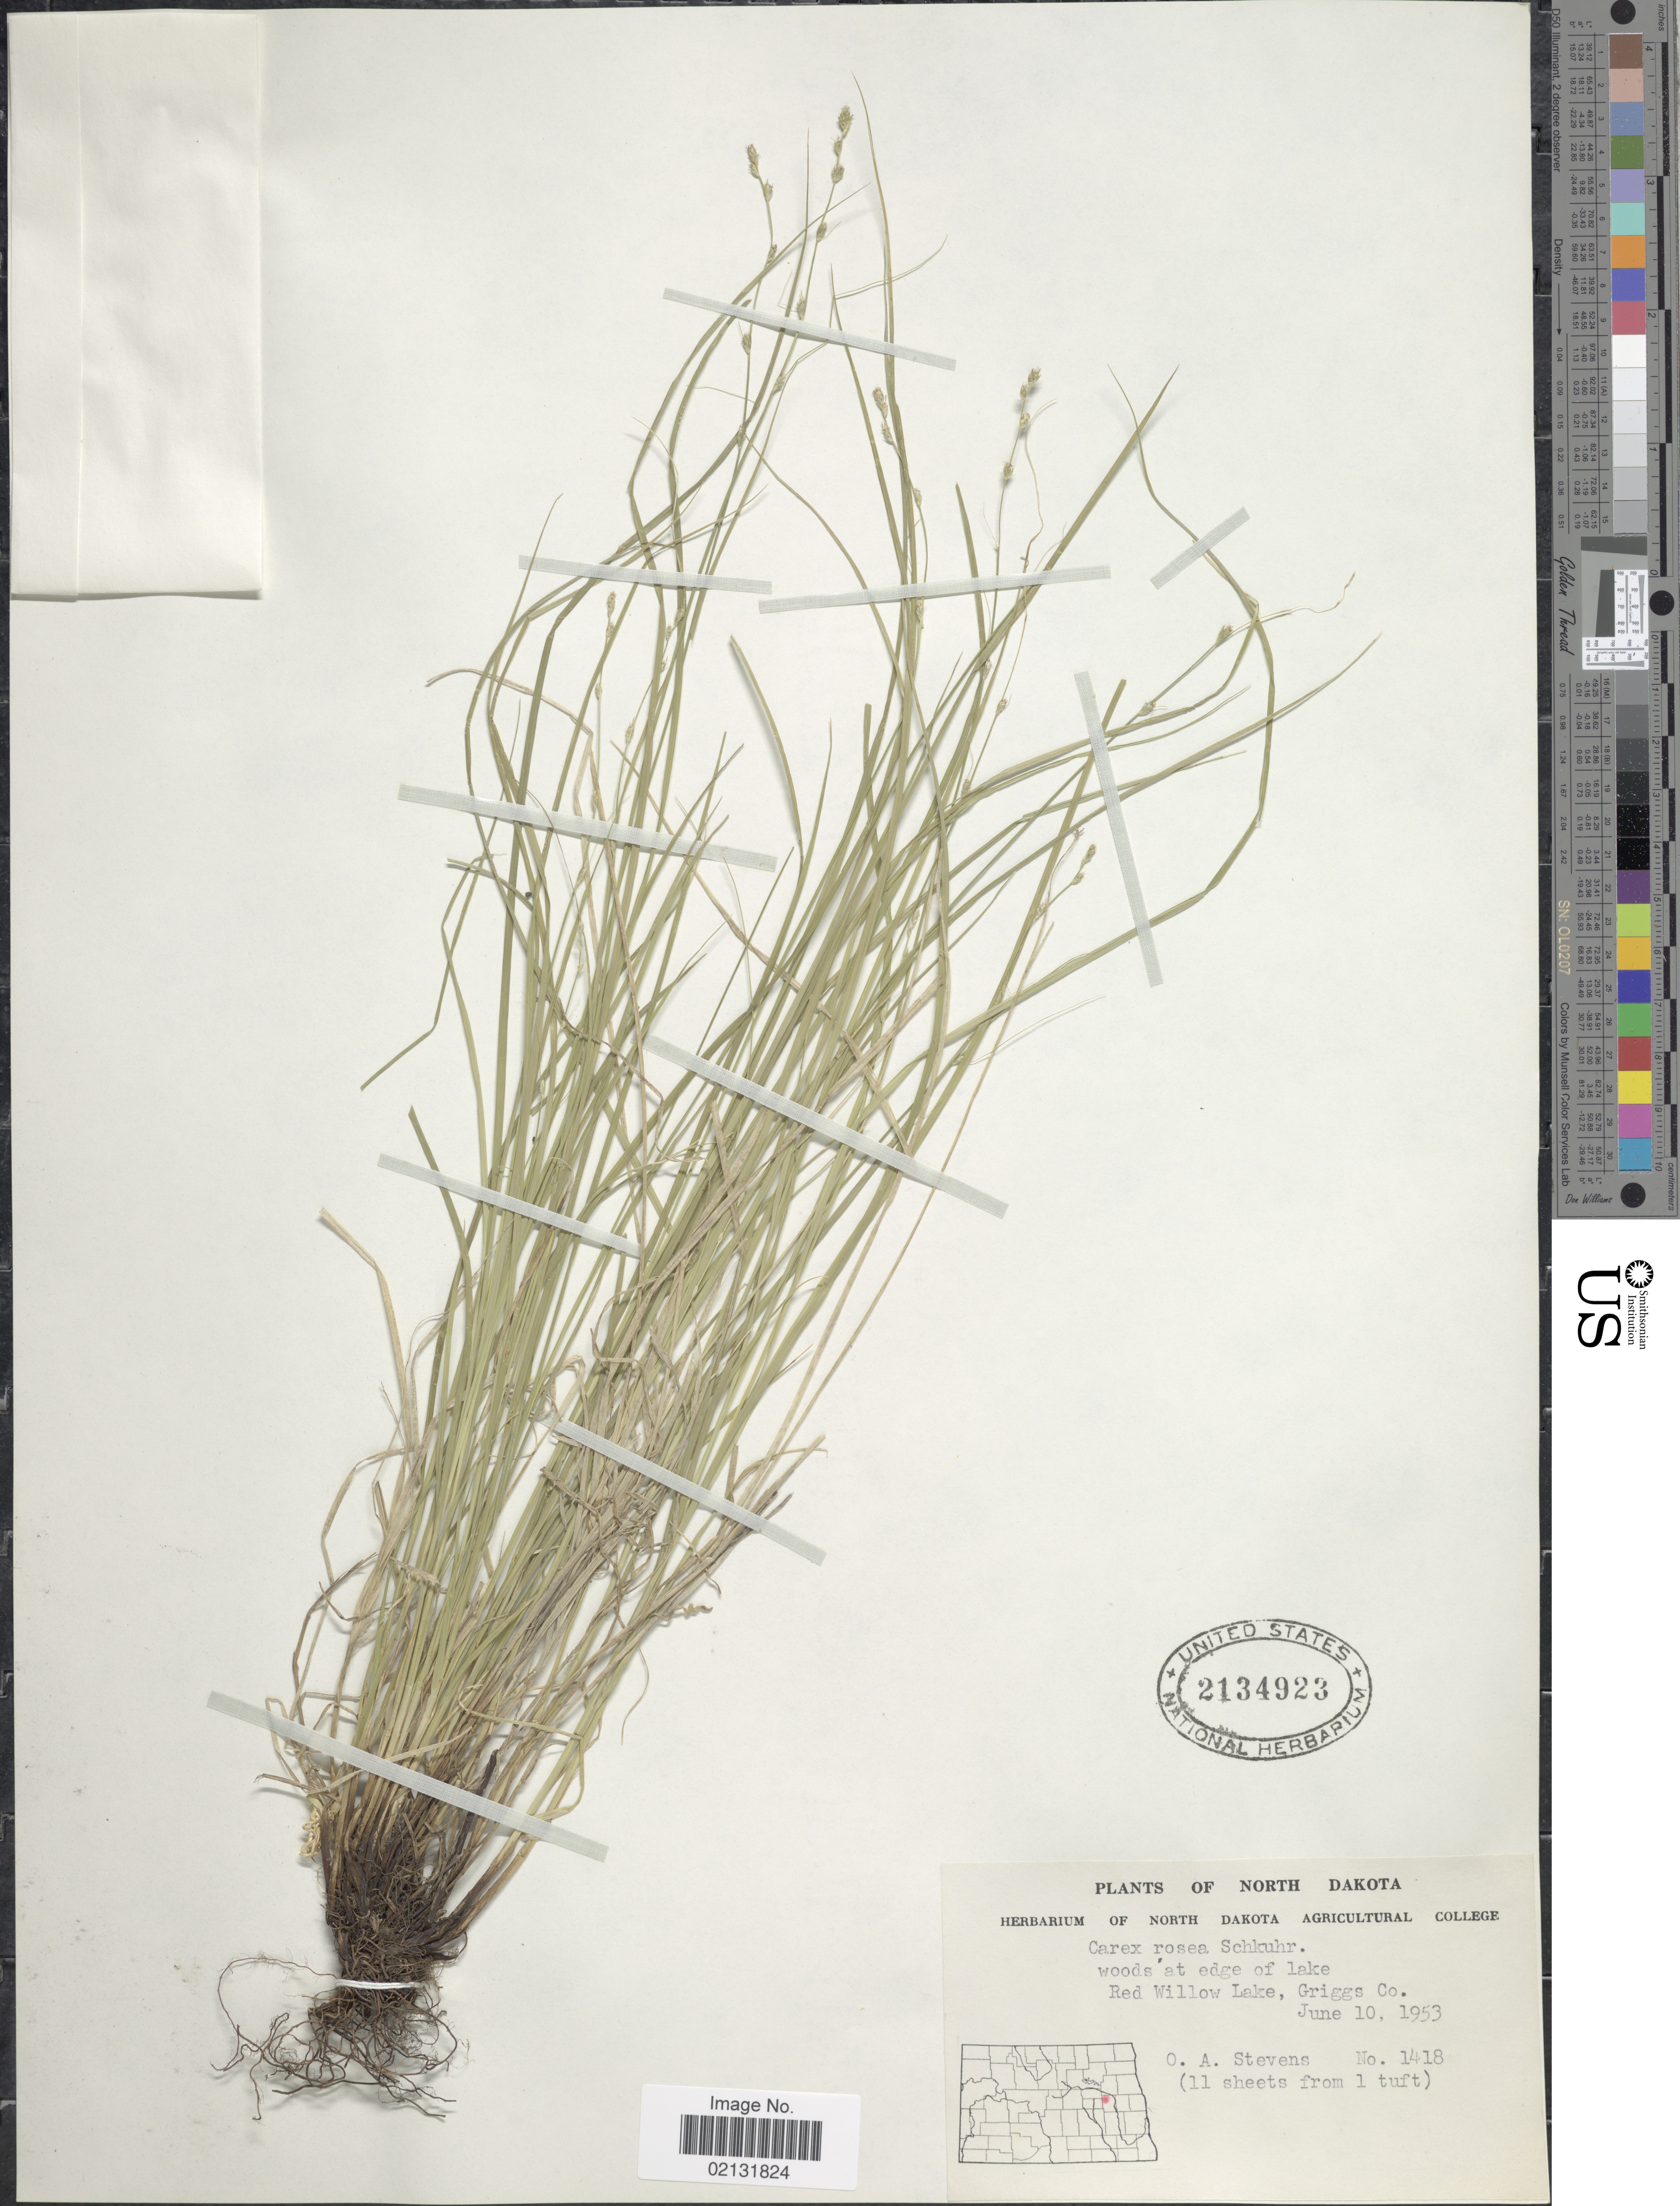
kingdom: Plantae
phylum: Tracheophyta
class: Liliopsida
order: Poales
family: Cyperaceae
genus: Carex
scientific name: Carex rosea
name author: Willd.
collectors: O. A. Stevens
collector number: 1418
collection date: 1953-06-10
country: United States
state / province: North Dakota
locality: North Dakota, Red Willow Lake, Griggs Co.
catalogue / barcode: US 2134923